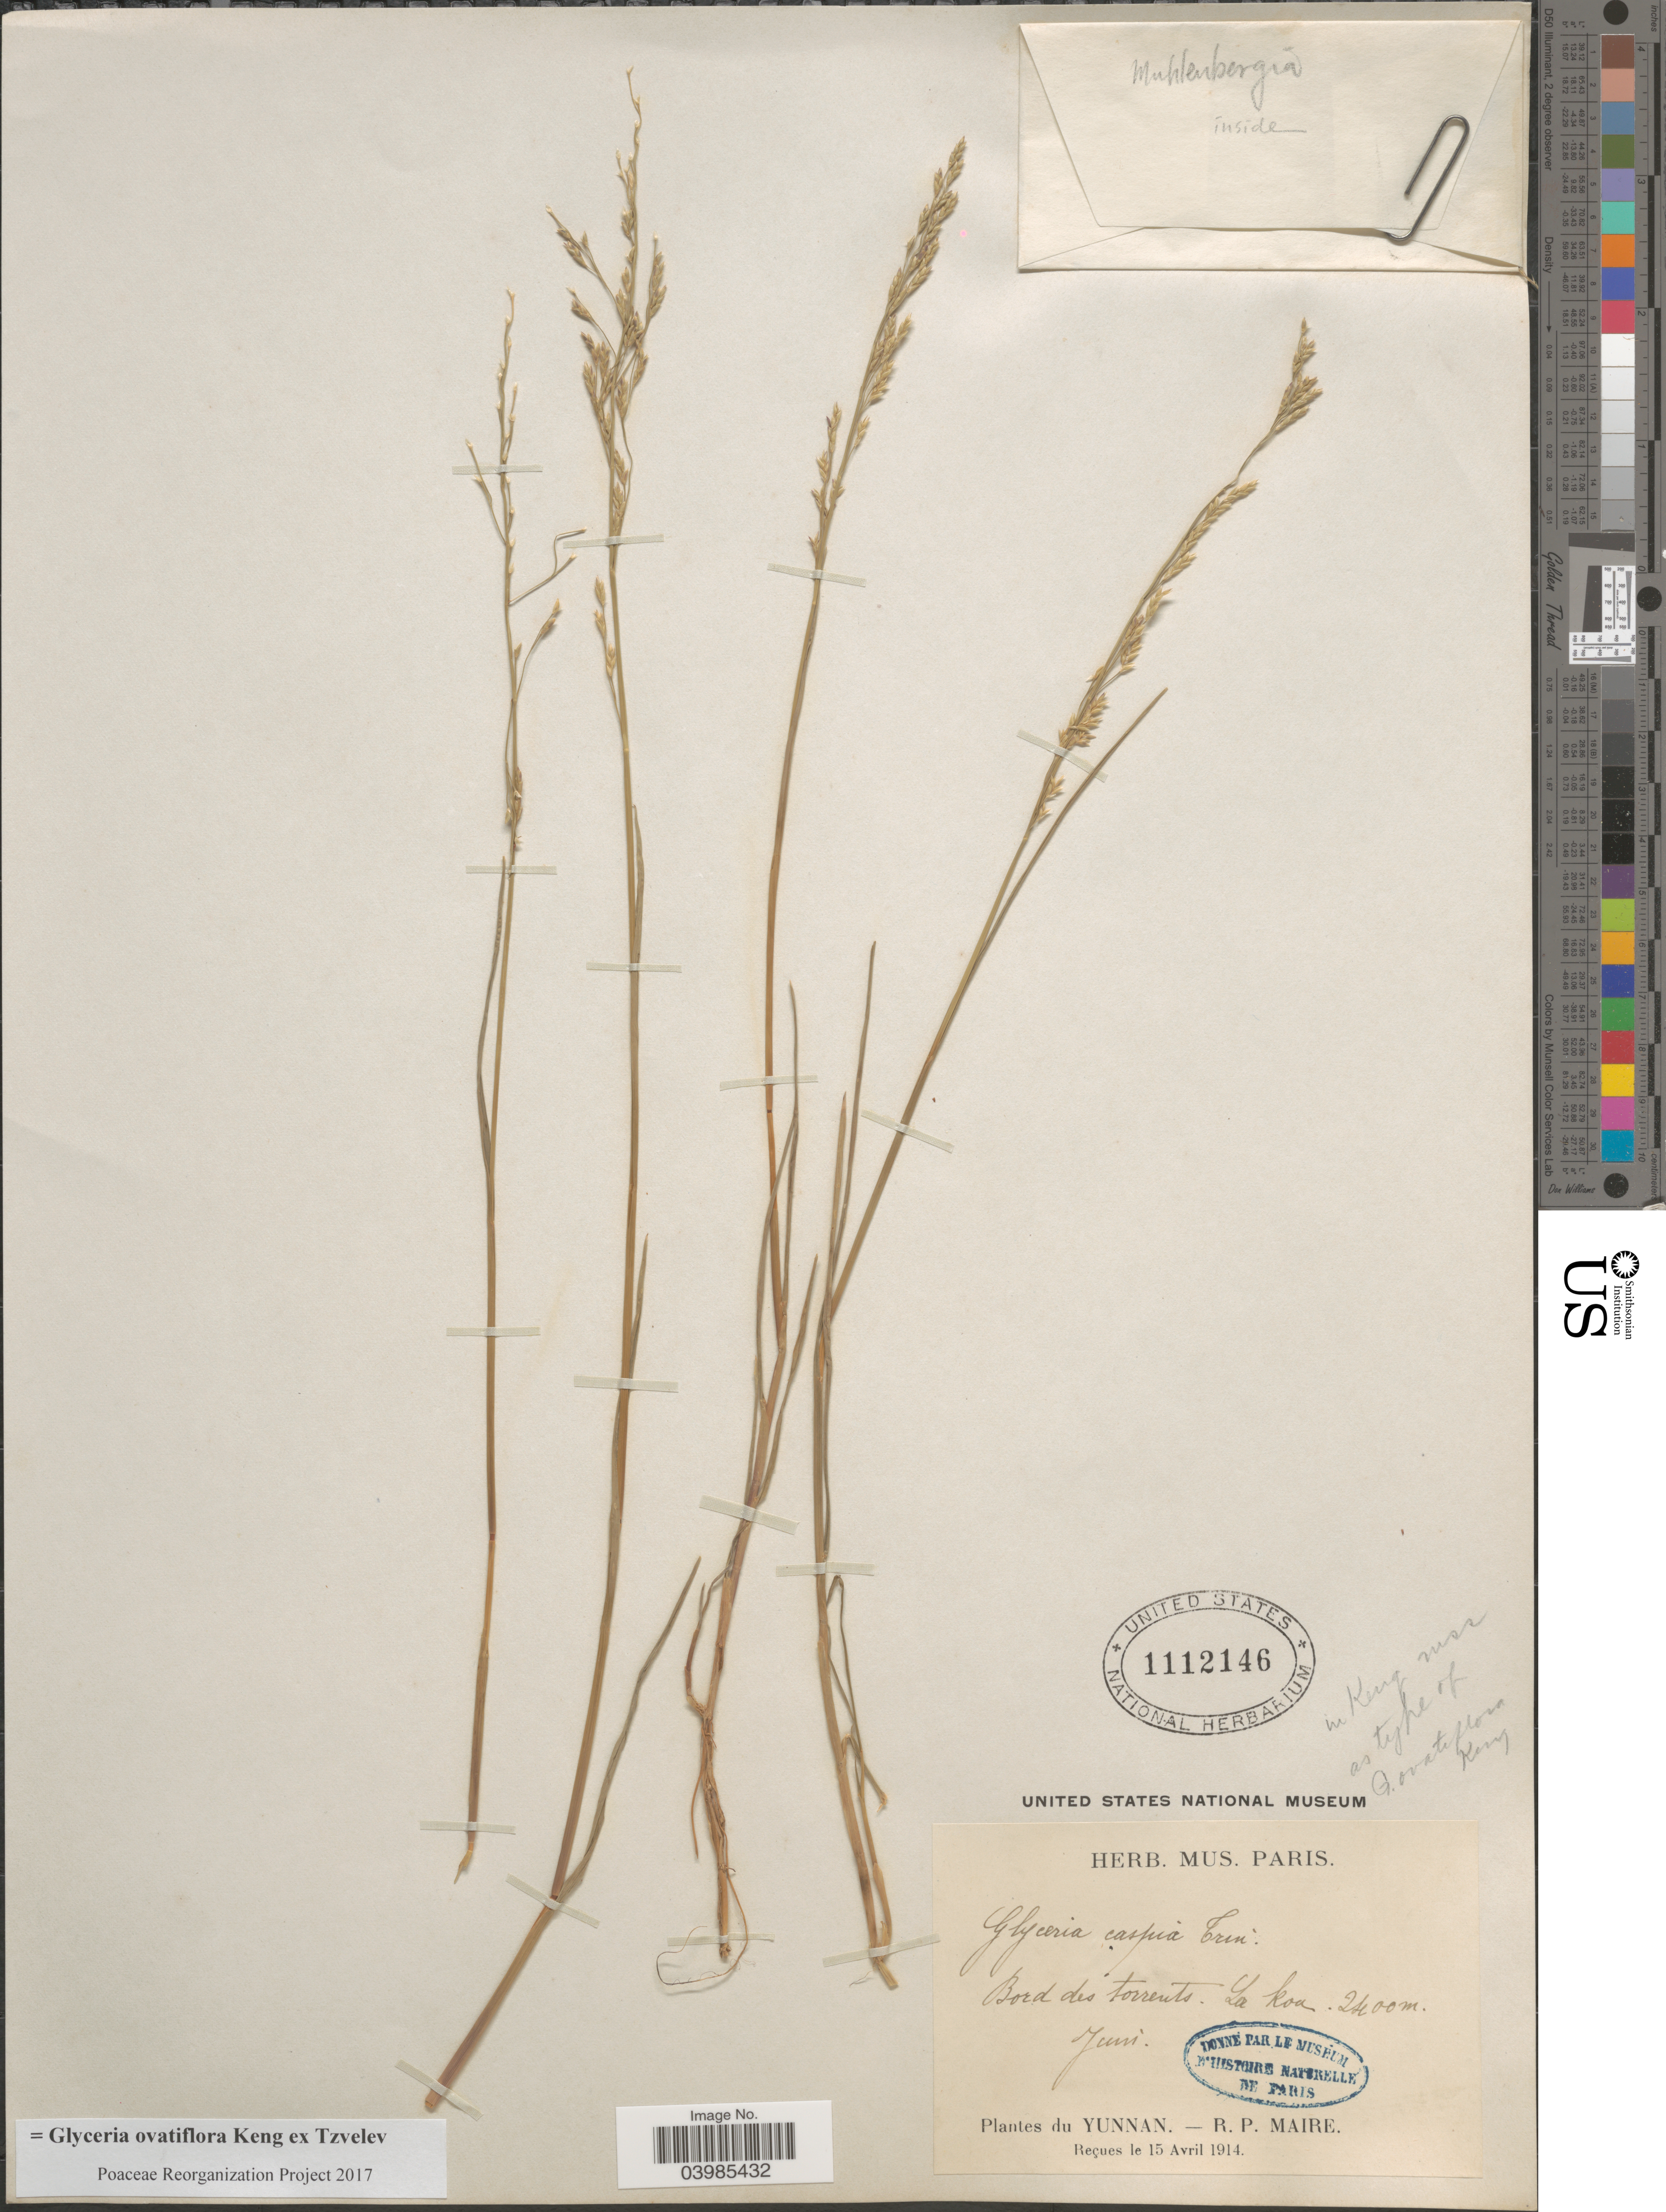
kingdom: Plantae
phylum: Tracheophyta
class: Liliopsida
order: Poales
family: Poaceae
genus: Glyceria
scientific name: Glyceria ovatiflora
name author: Keng ex Tzvelev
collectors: R.-P. Maire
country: China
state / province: Yunnan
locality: Bords des torrents. Ya koa.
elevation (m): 2400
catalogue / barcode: US 1112146